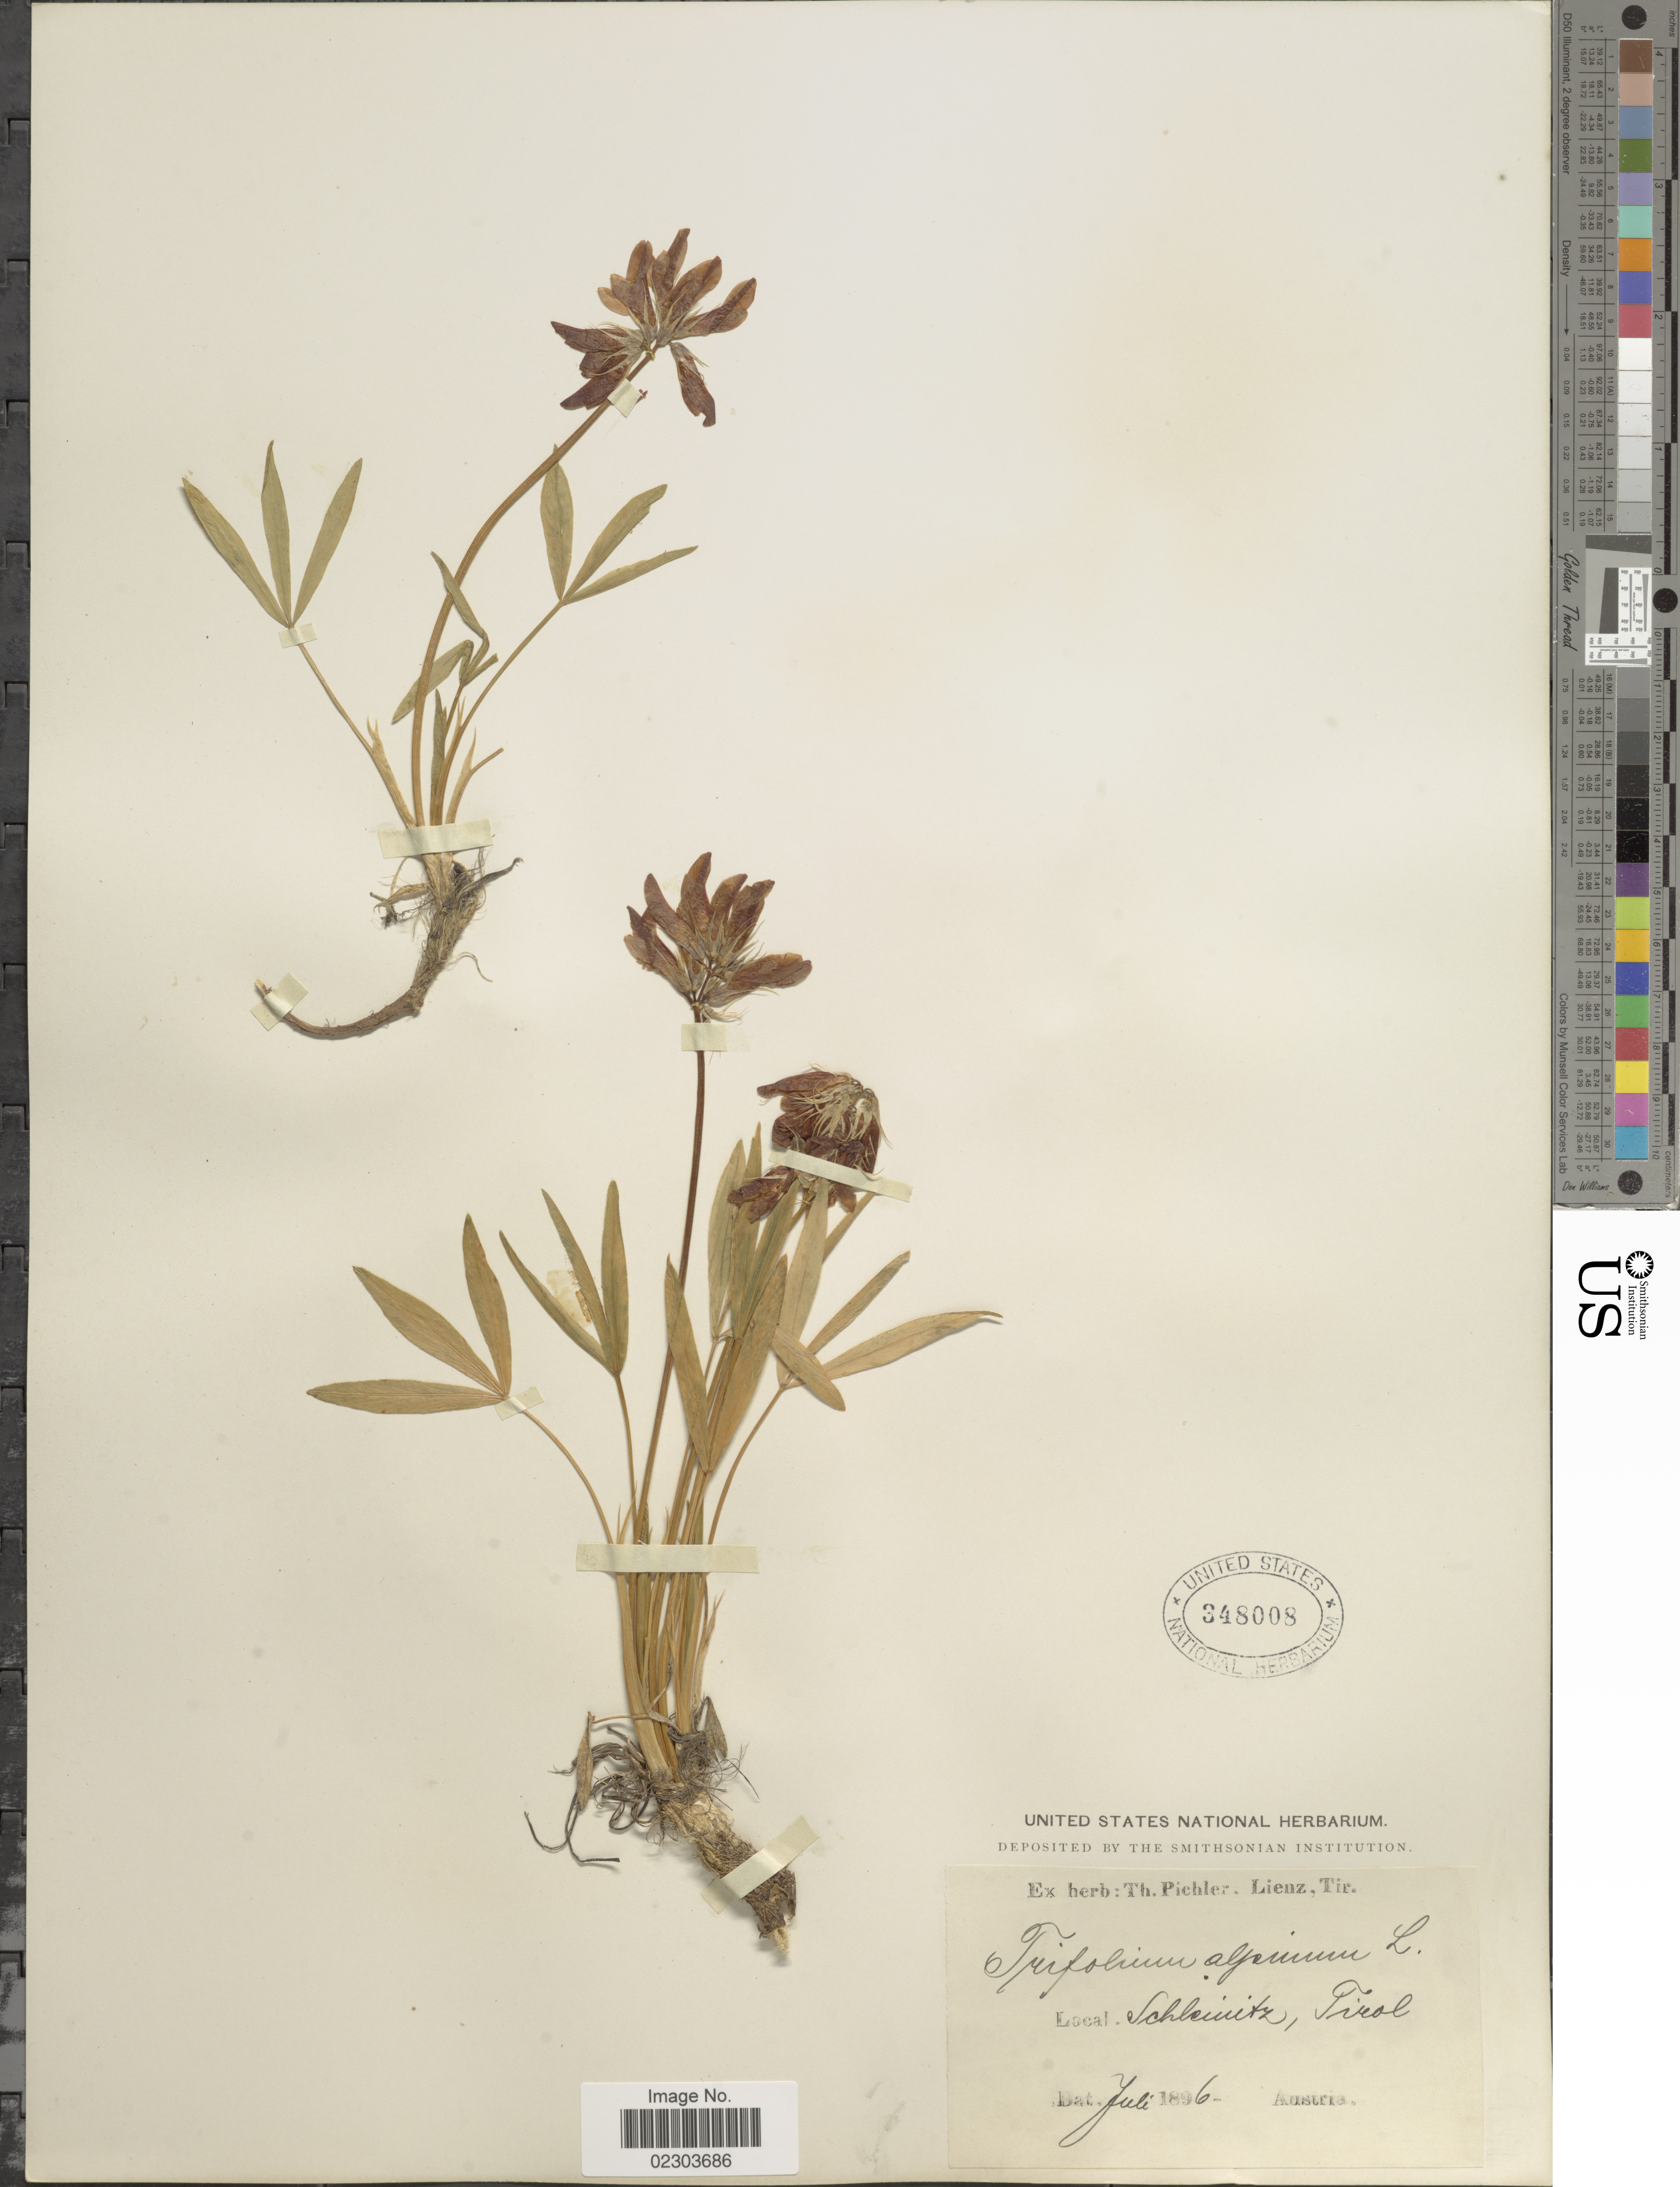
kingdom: Plantae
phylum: Tracheophyta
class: Magnoliopsida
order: Fabales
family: Fabaceae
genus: Trifolium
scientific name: Trifolium alpinum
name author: L.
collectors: ex herb. T. Pichler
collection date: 1896-07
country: Austria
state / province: Tirol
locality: Schleuitz [interpreted]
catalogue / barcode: US 348008